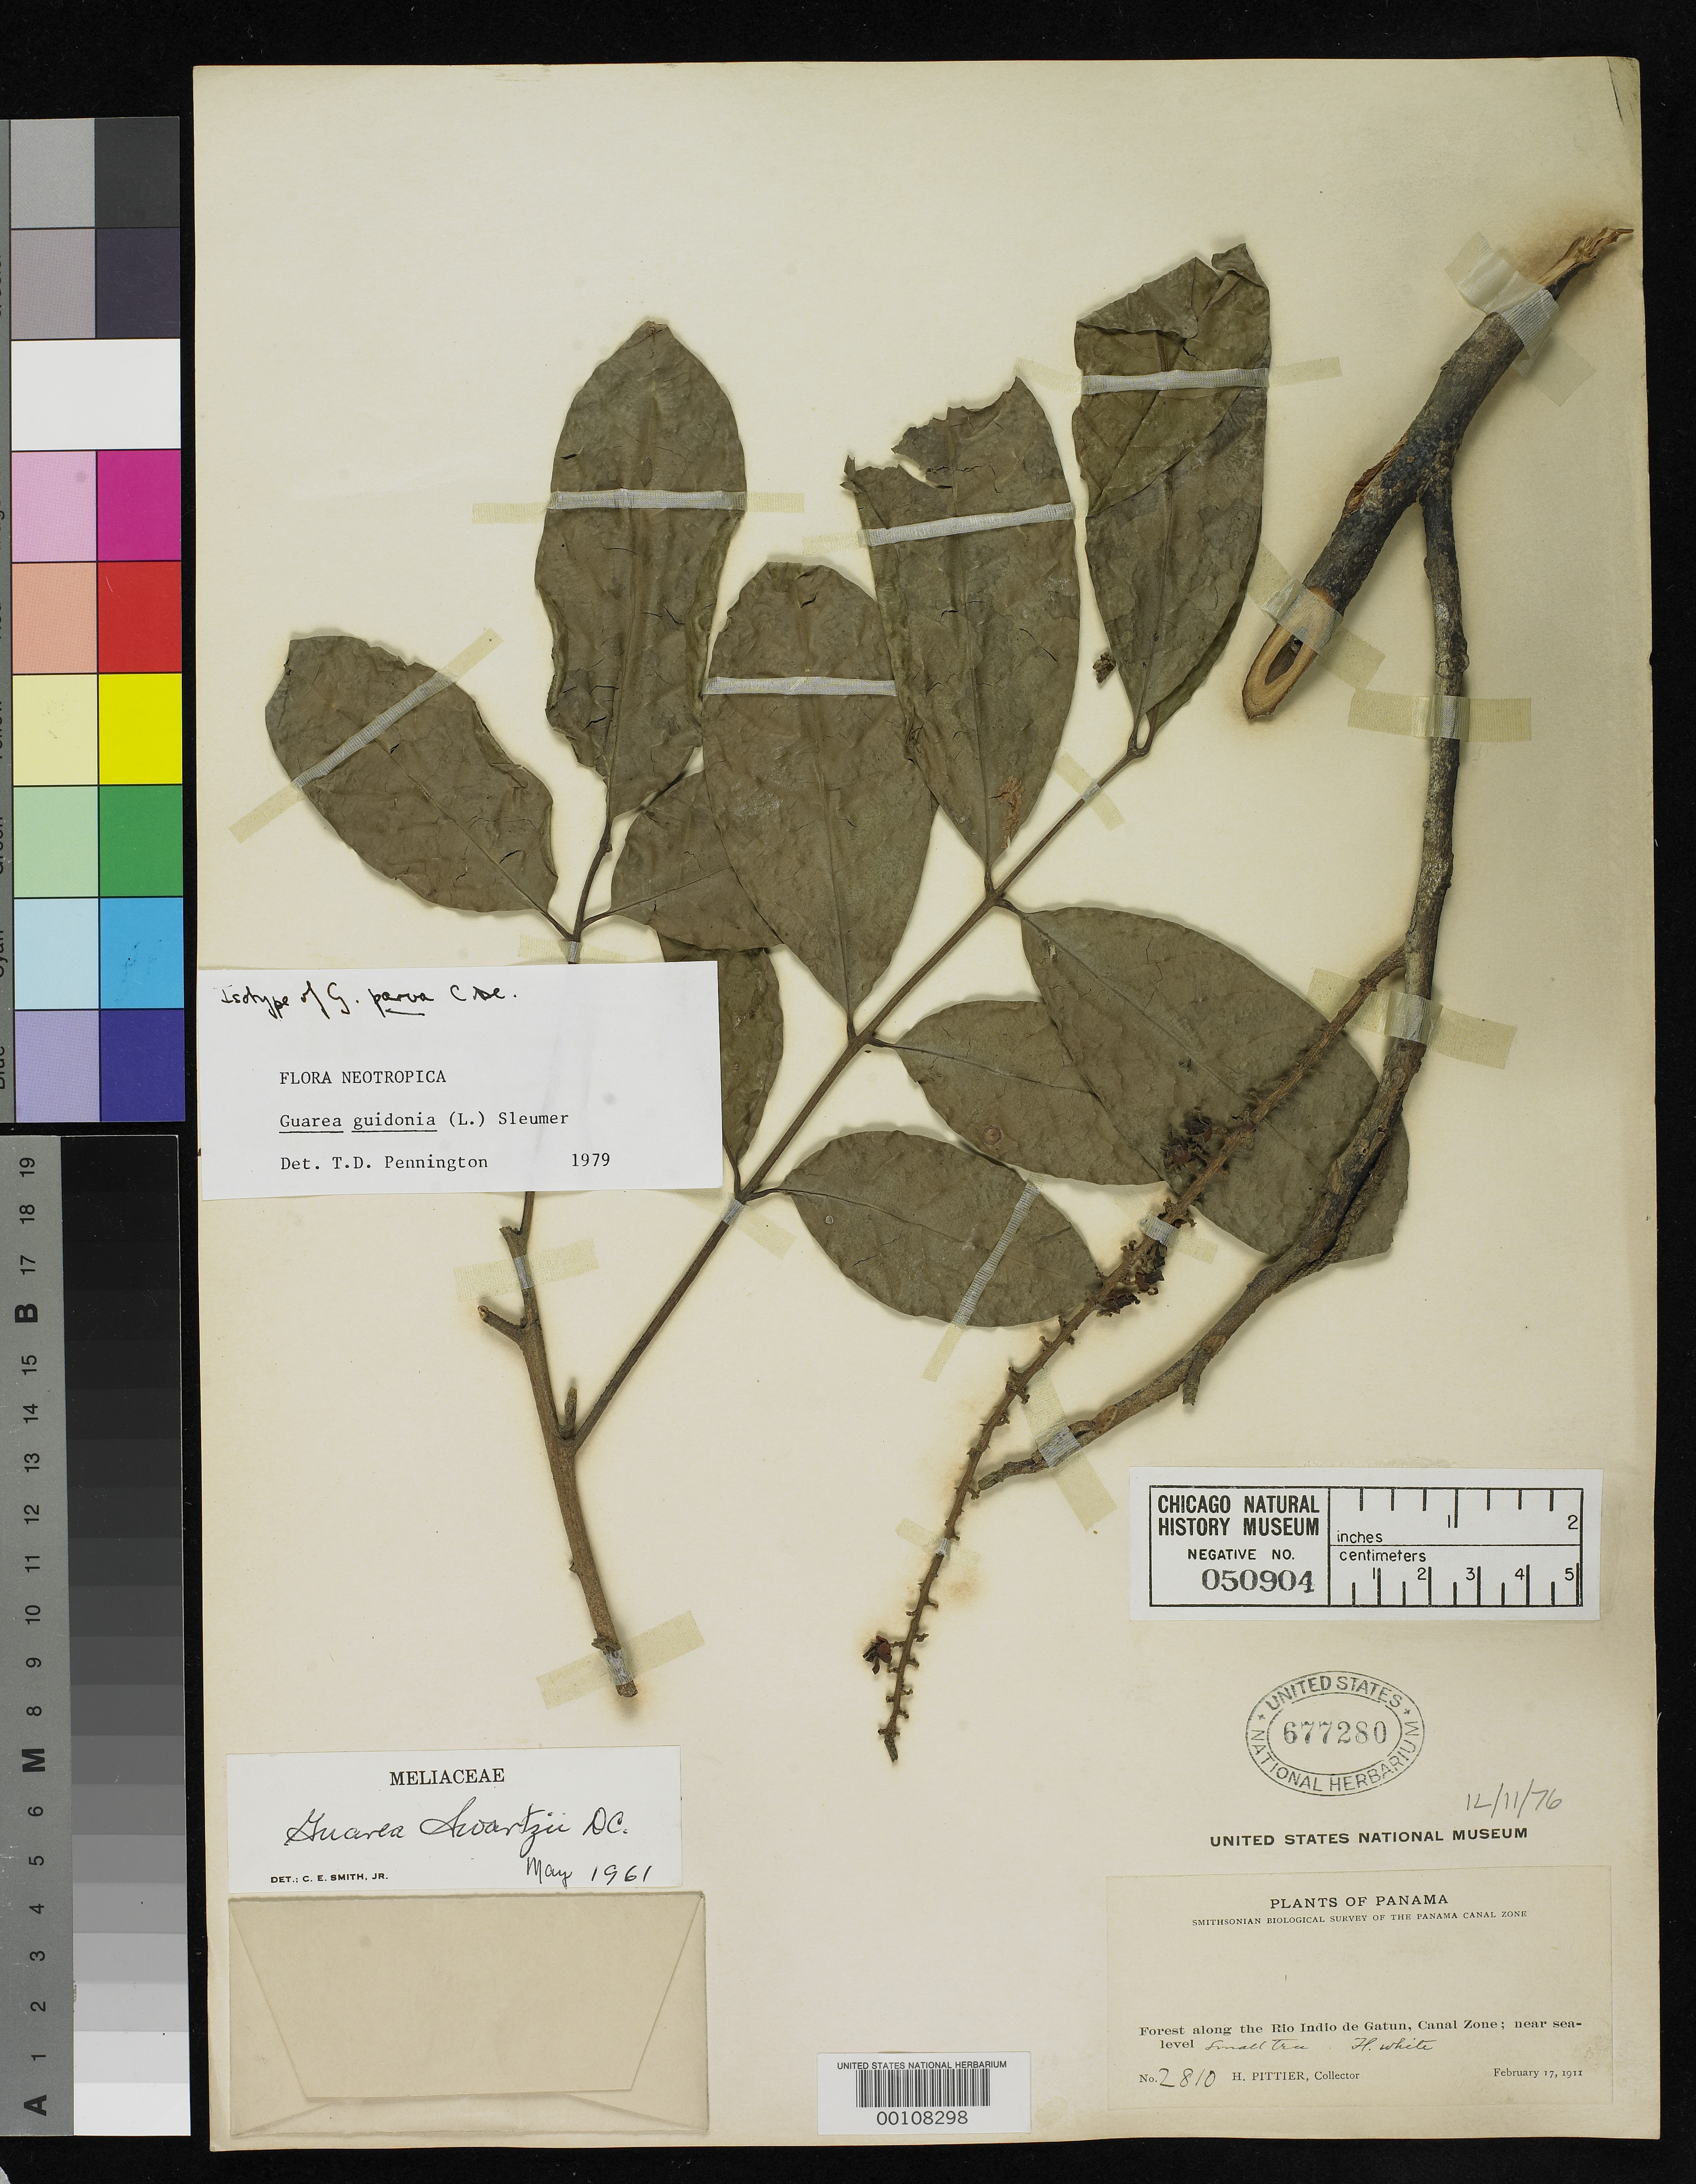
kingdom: Plantae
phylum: Tracheophyta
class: Magnoliopsida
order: Sapindales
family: Meliaceae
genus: Guarea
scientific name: Guarea parva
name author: C. DC.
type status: Isotype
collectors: H. F. Pittier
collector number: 2810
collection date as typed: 17 Feb 1911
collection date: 1911-02-17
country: Panama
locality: Along Rio Indio de Gatum.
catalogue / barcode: US 677280